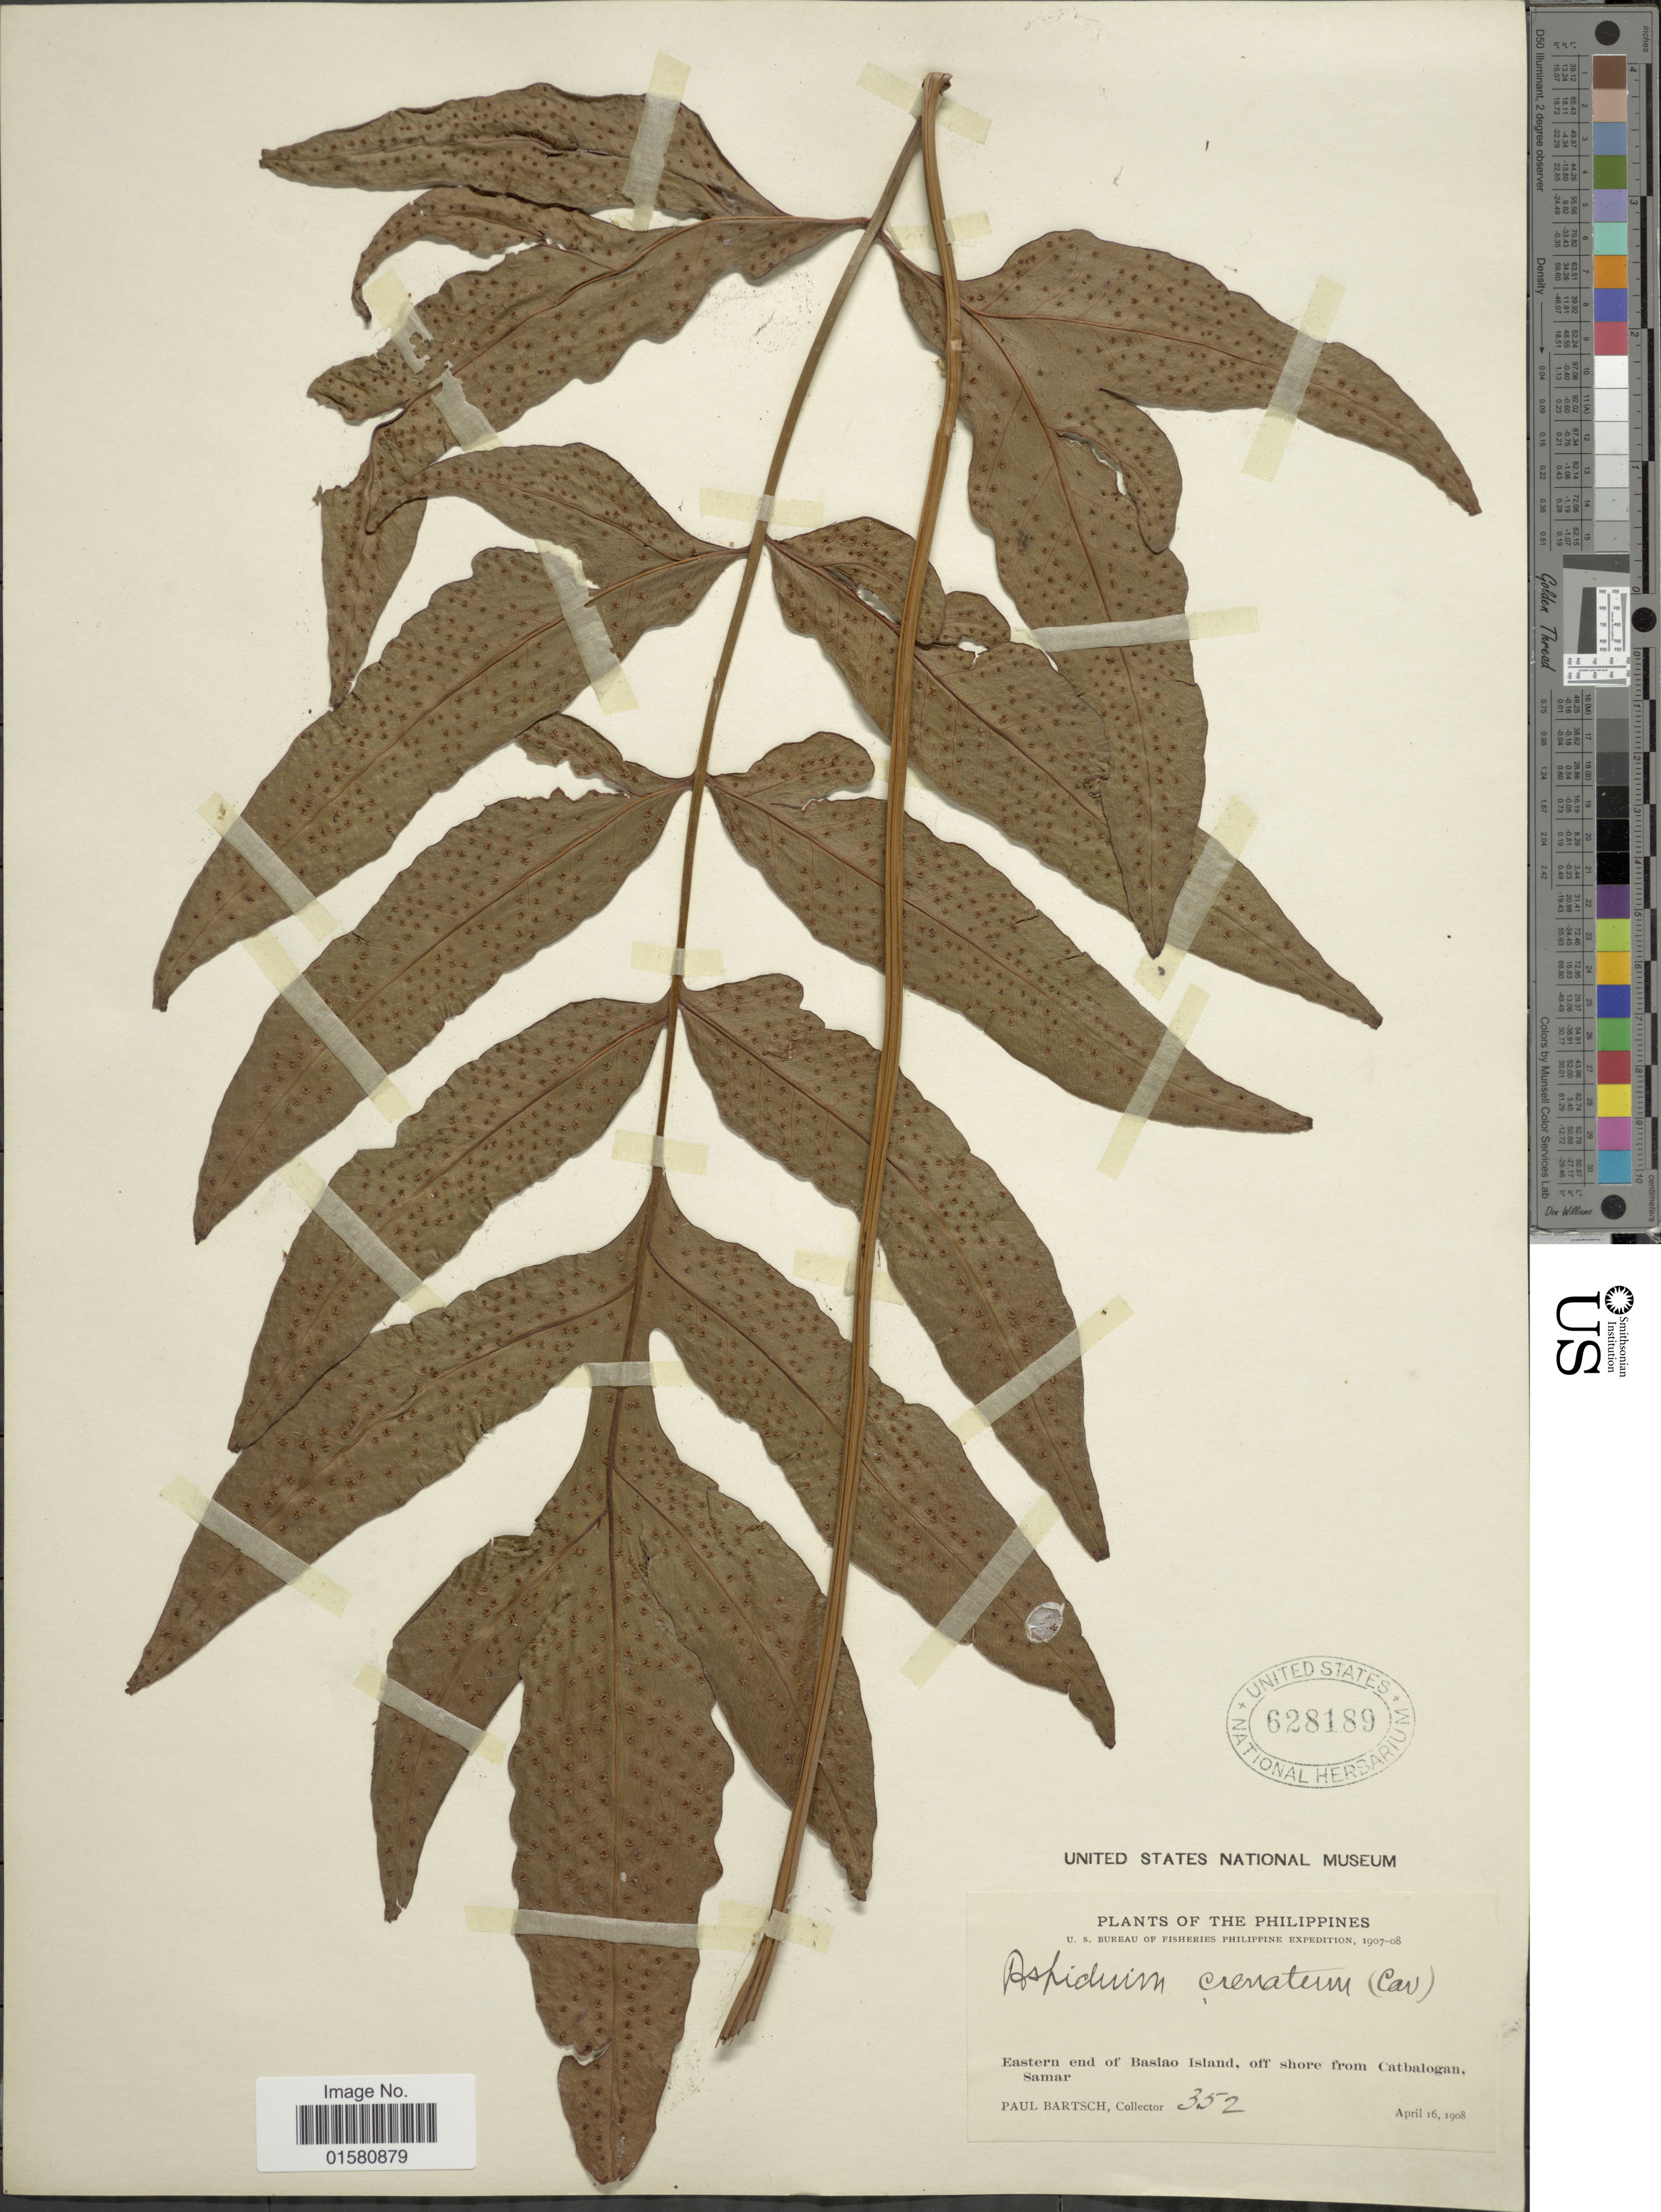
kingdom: Plantae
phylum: Tracheophyta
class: Polypodiopsida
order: Polypodiales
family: Tectariaceae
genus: Tectaria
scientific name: Tectaria crenata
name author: Cav.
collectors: P. Bartsch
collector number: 352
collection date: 1908-04-16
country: Philippines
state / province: Eastern Visayas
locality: Eastern end of Basiao Island, off shore from Catbalogan Samar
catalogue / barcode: US 628189